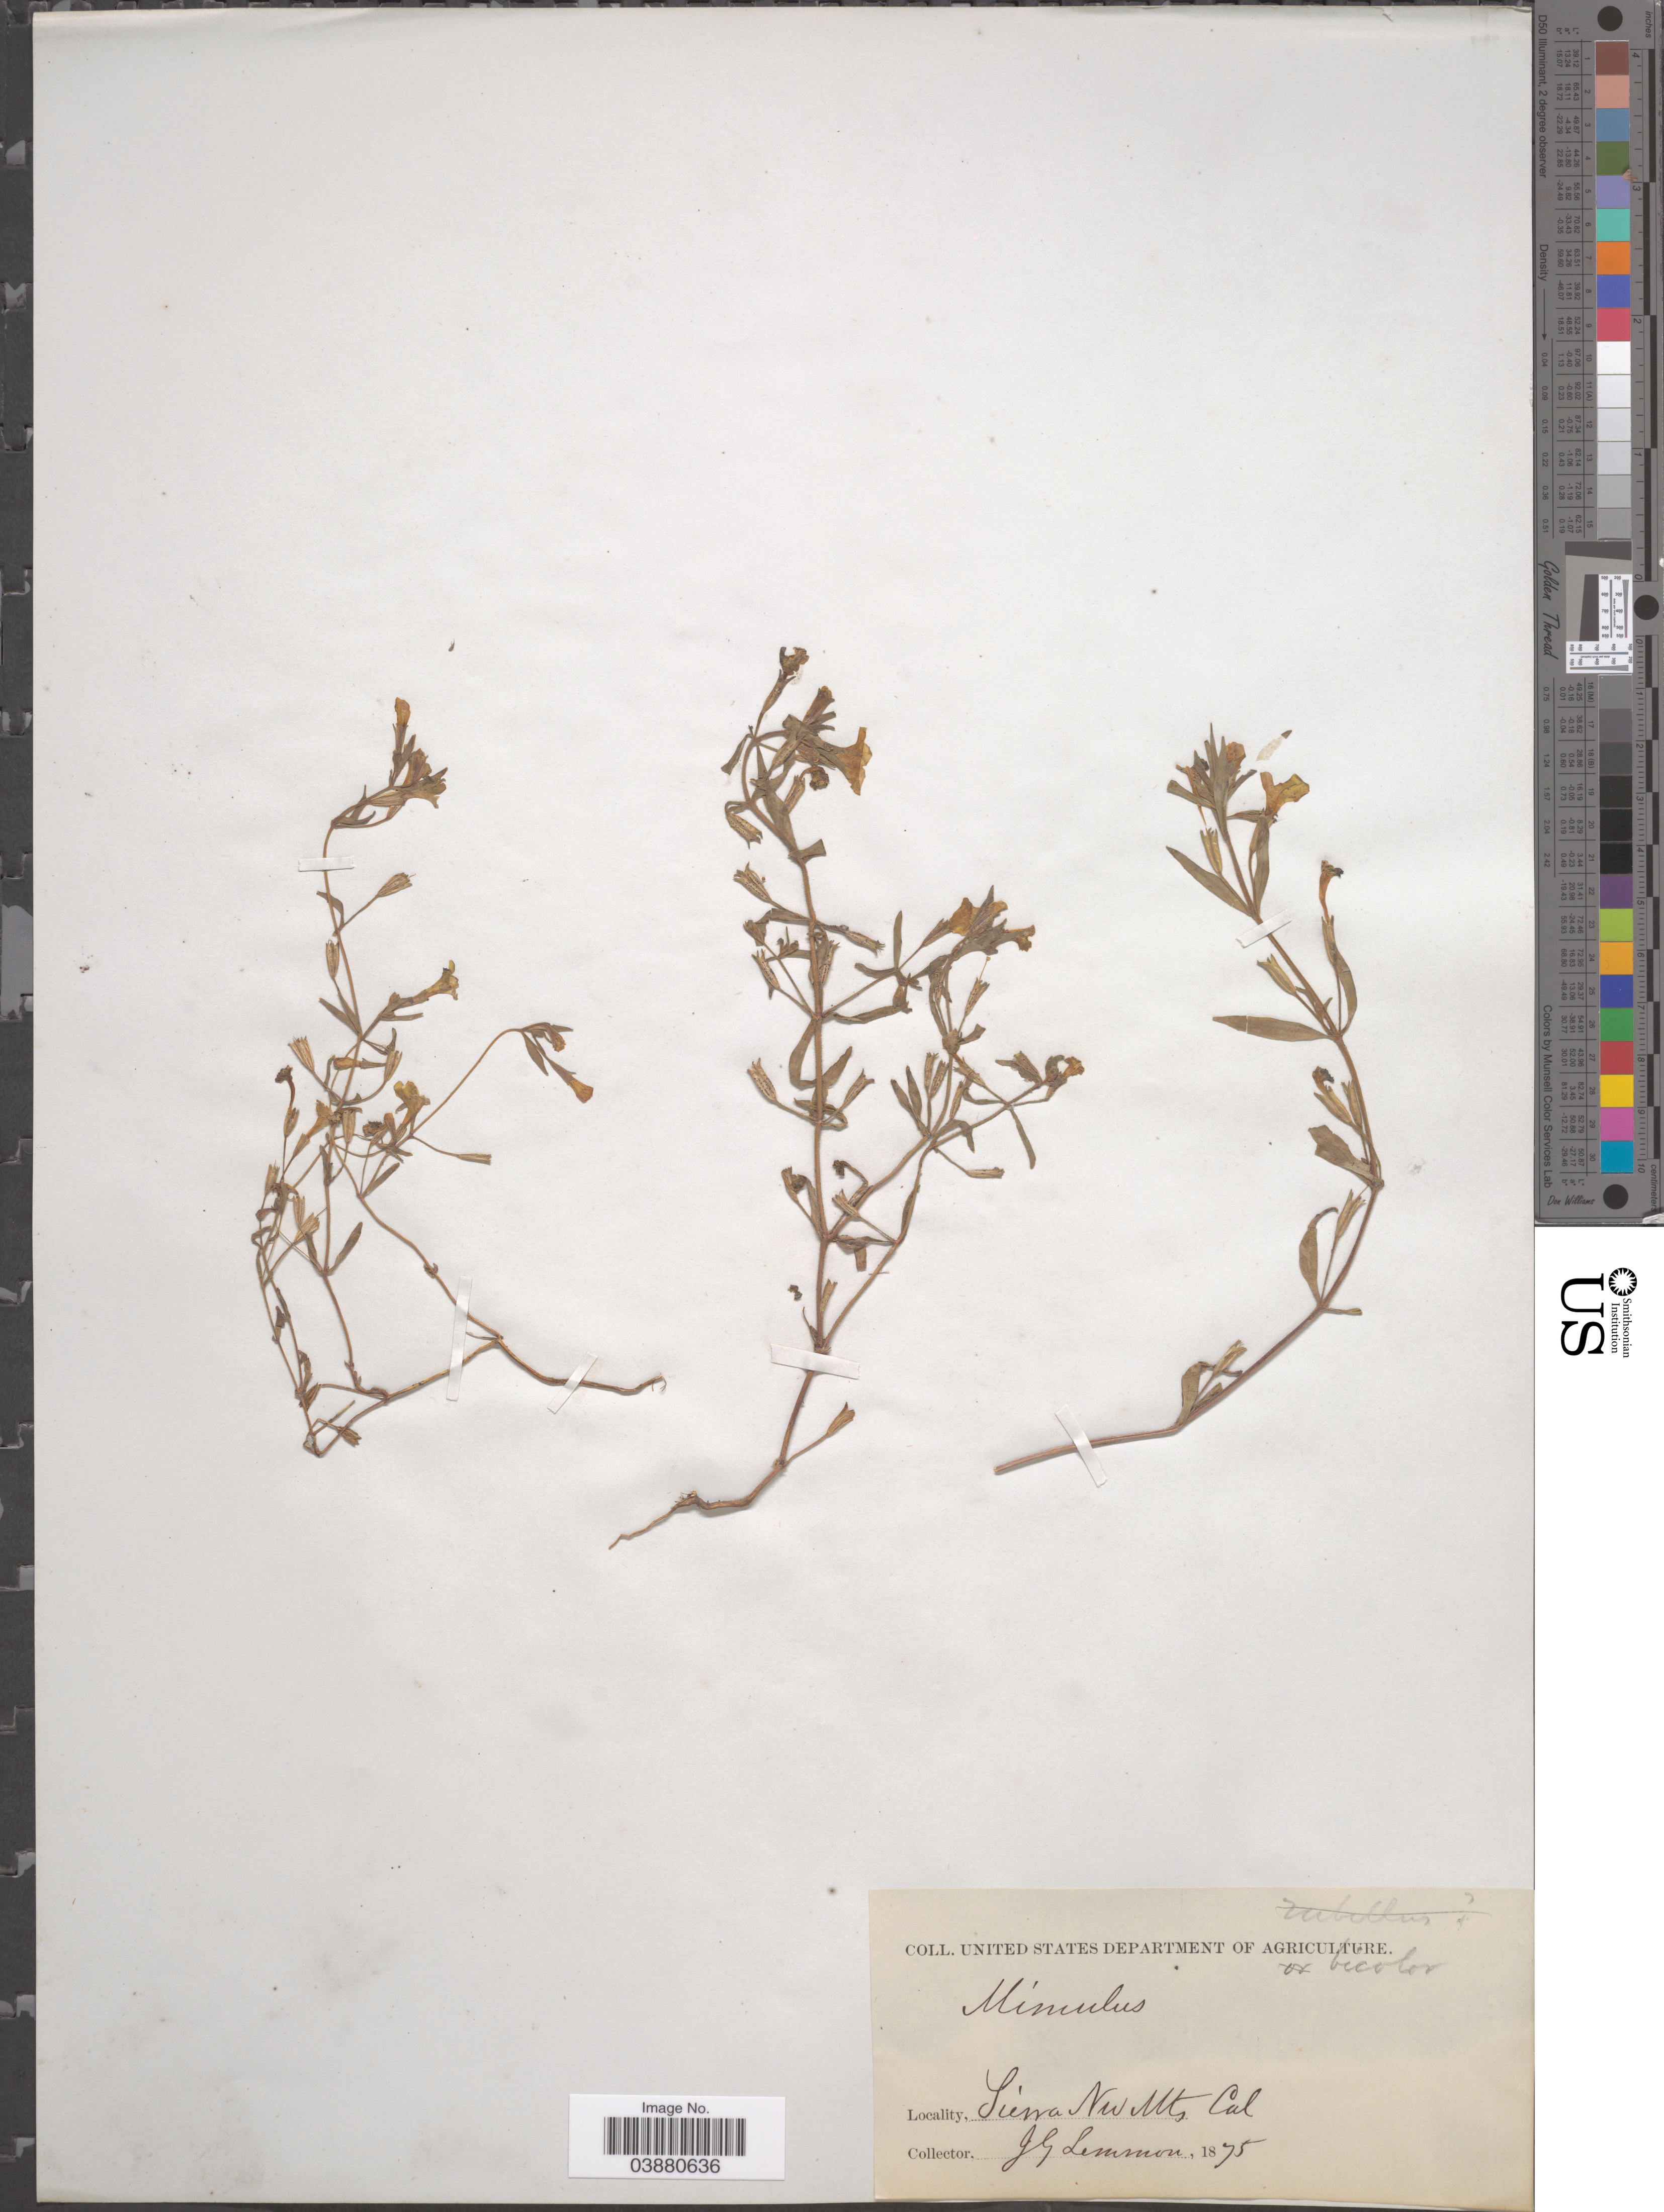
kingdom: Plantae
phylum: Tracheophyta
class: Magnoliopsida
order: Lamiales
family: Phrymaceae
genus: Mimulus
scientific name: Mimulus bicolor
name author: Hartw. ex Benth.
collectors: J. Lemmon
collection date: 1875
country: United States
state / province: California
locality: Sierra Nev Mts.